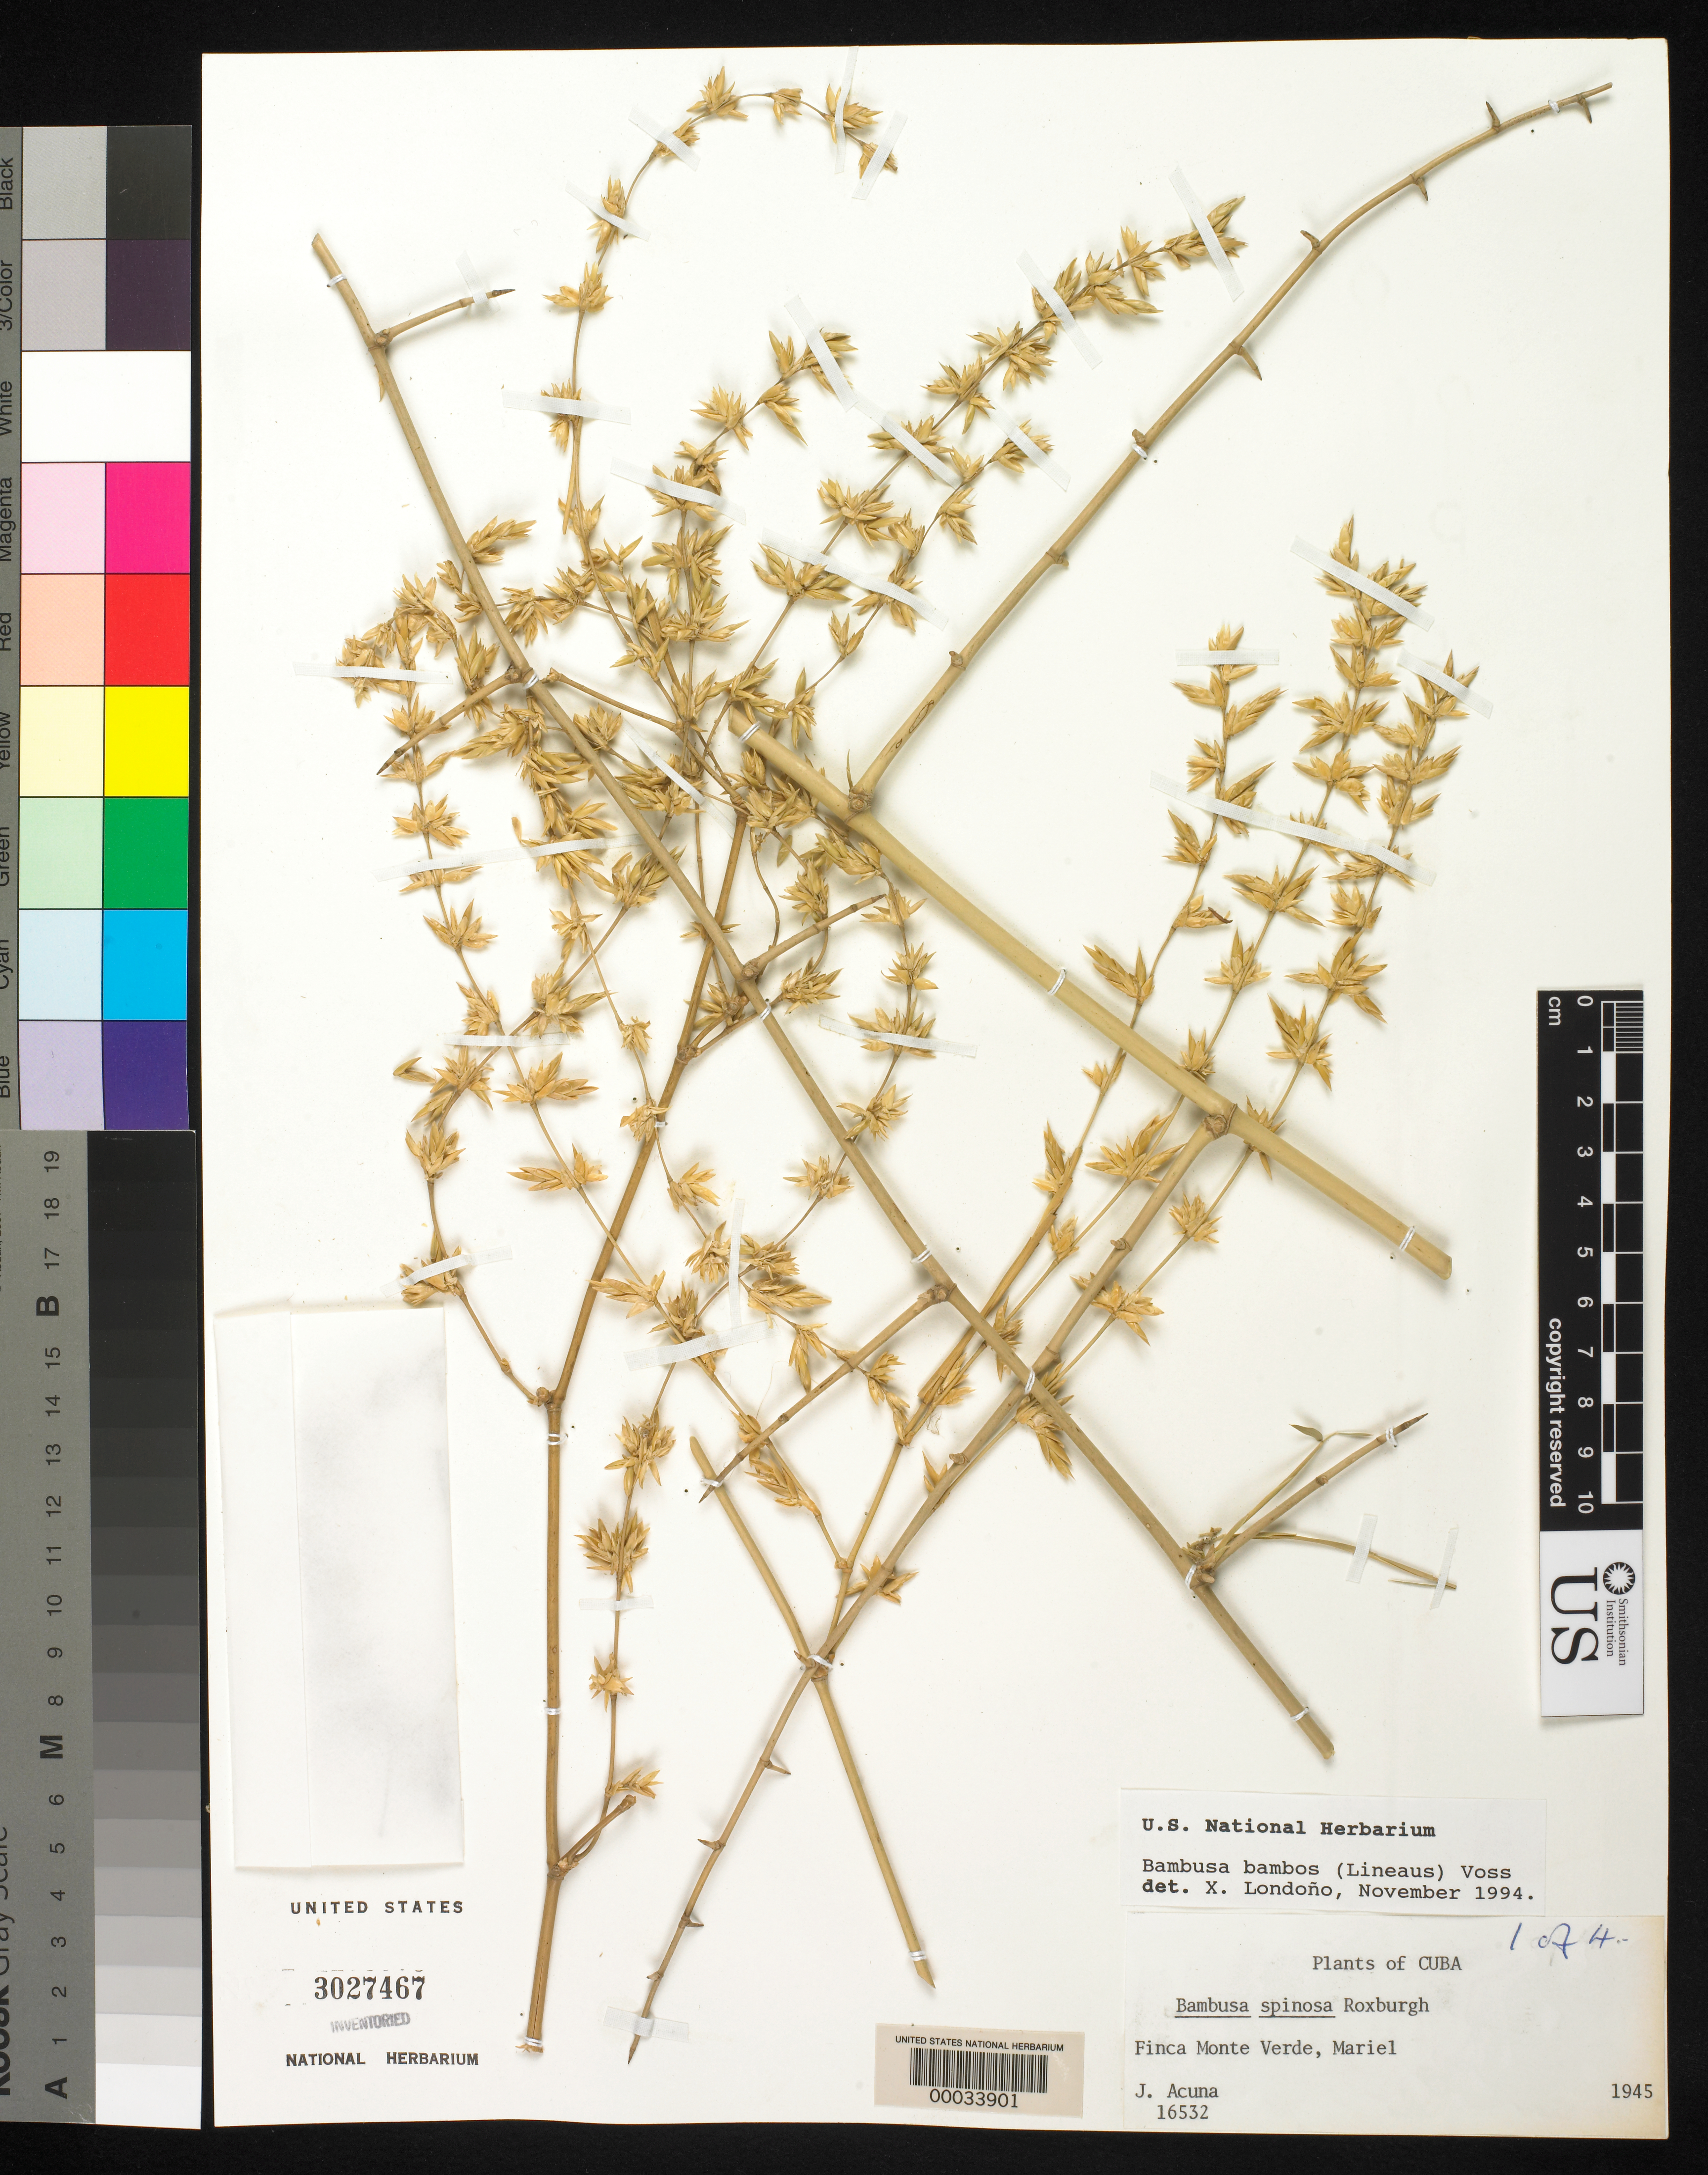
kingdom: Plantae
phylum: Tracheophyta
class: Liliopsida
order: Poales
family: Poaceae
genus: Bambusa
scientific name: Bambusa bambos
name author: (L.) Voss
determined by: Londoño, X., (TULV), Jardin Botanico "Juan Maria Cespedes"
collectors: J. B. Acuña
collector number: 16532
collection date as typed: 1945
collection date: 1945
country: Cuba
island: Greater Antilles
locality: Finca Monte Verde, Mariel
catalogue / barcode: US 3027467